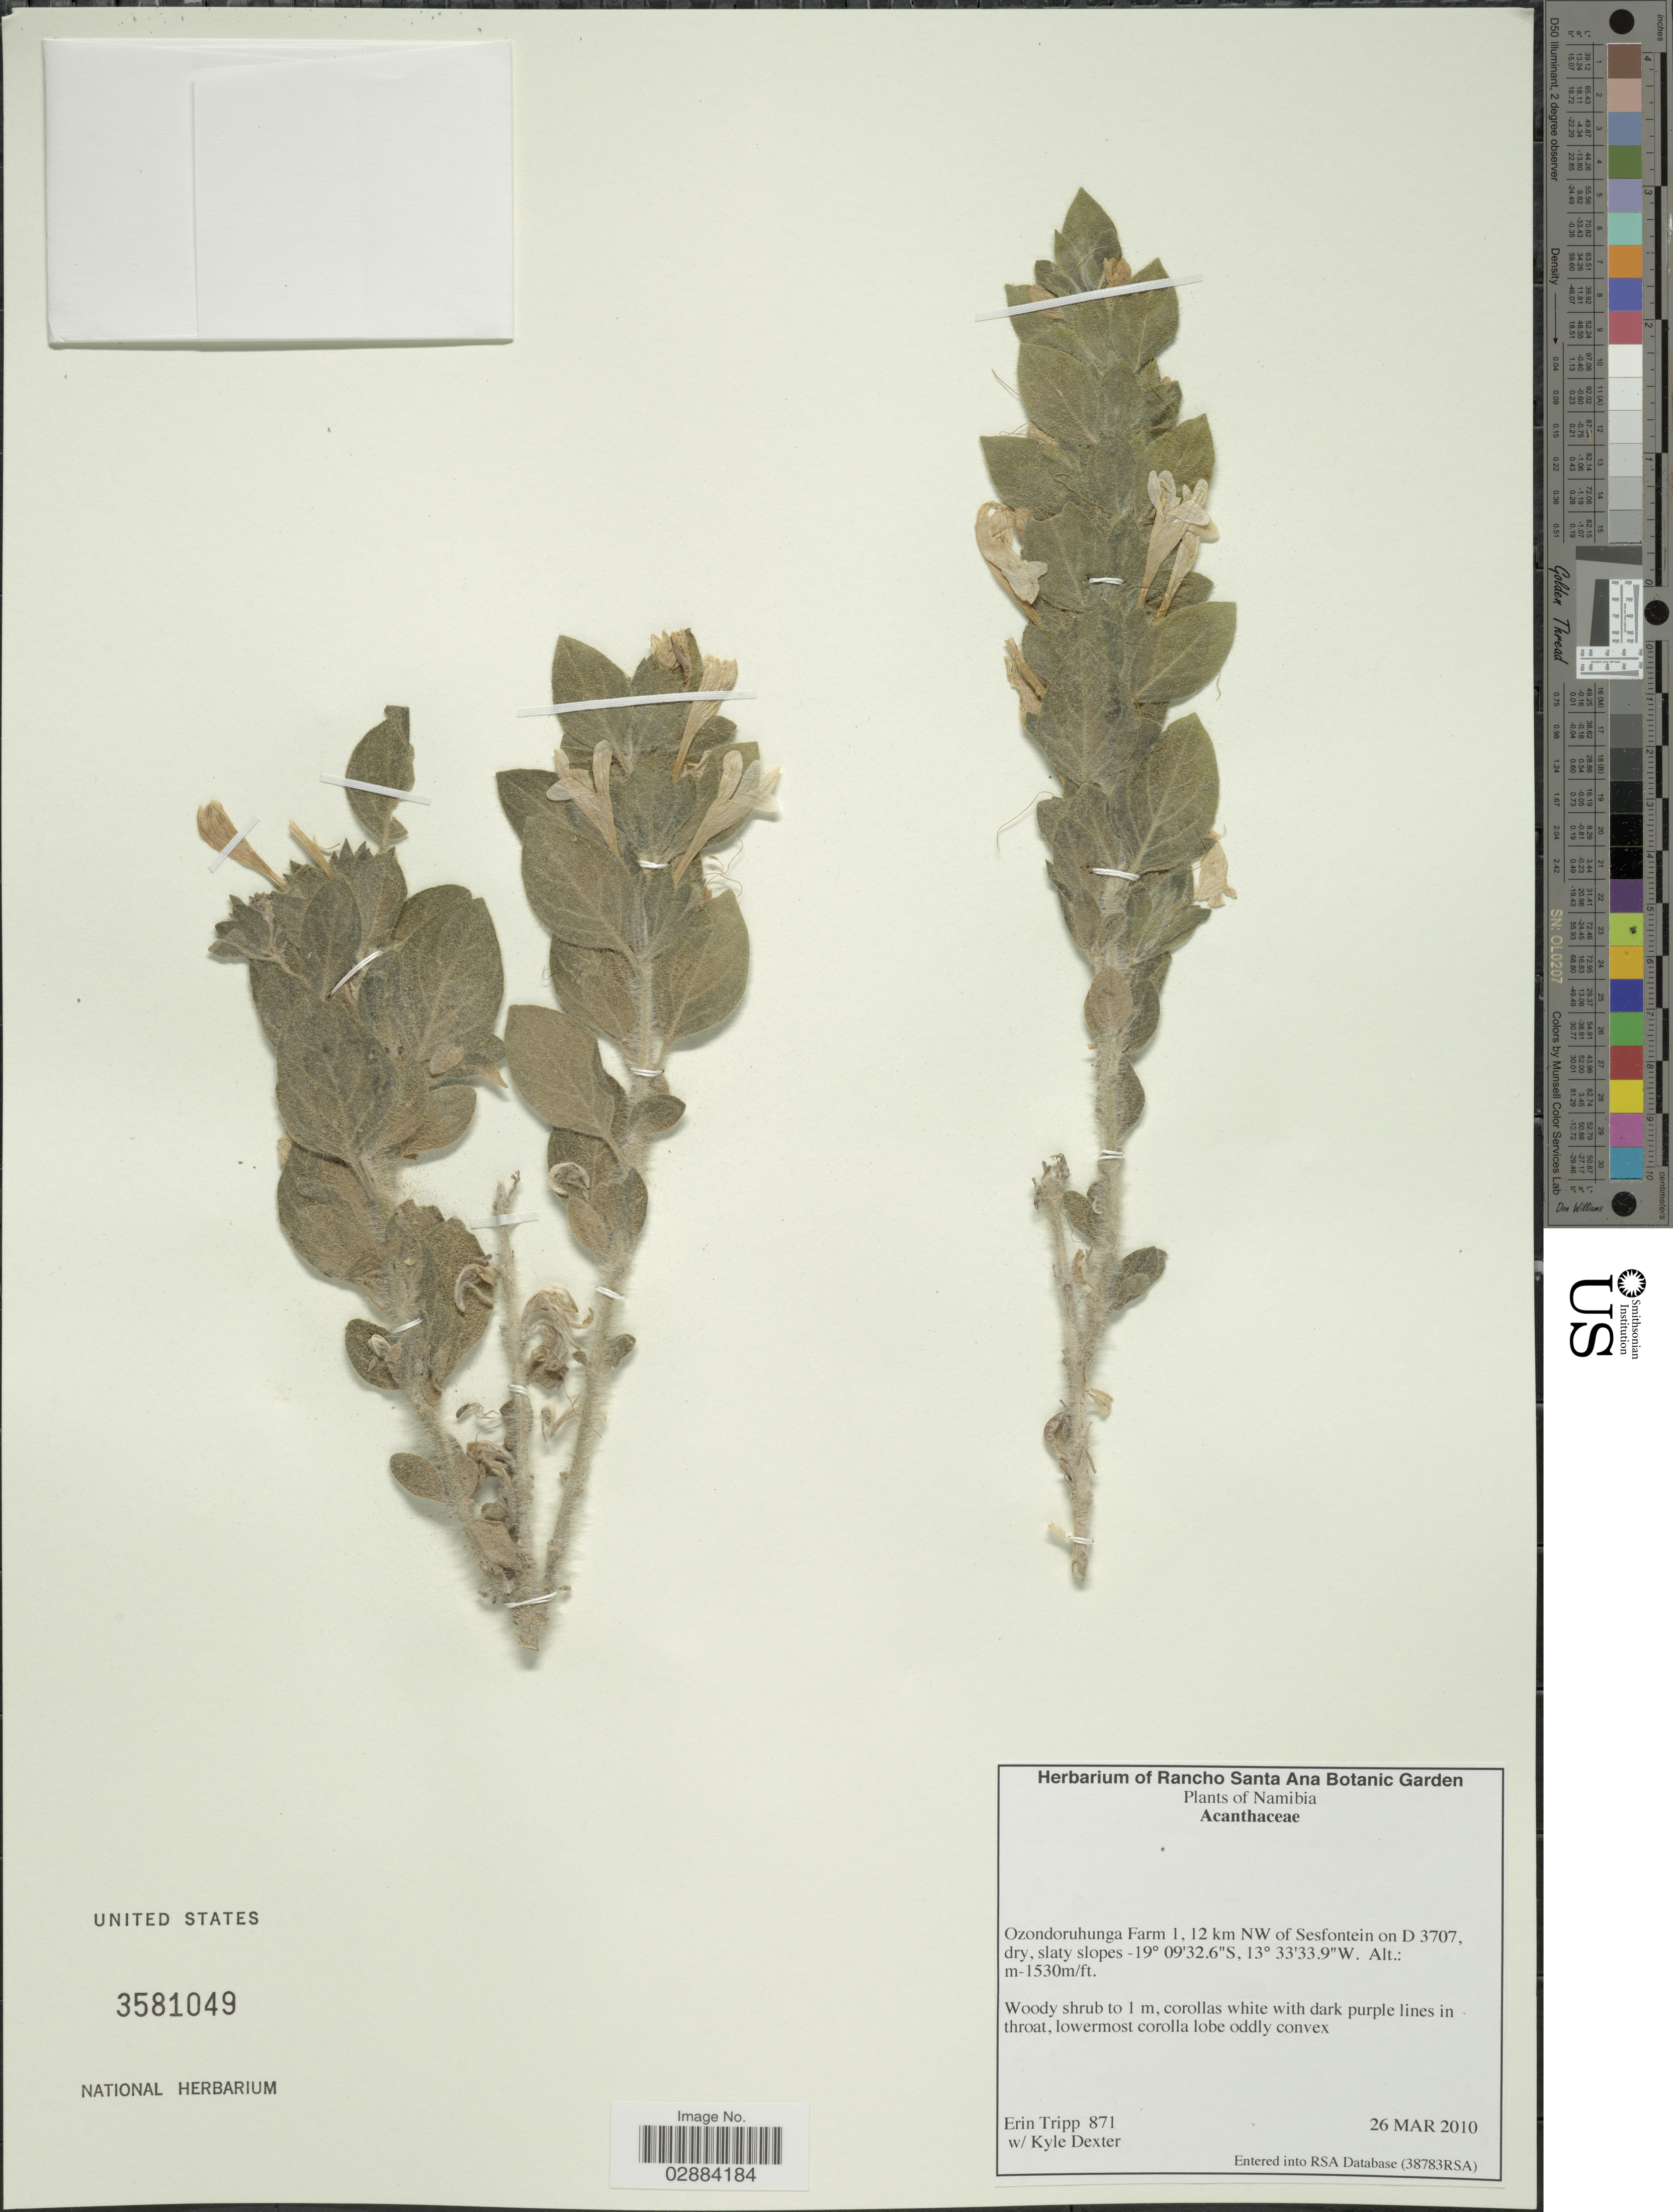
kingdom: Plantae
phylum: Tracheophyta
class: Magnoliopsida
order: Lamiales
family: Acanthaceae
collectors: E. Tripp & K. Dexter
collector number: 871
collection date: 2010-03-26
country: Namibia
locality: Ozondoruhunga Farm 1, 12 km NW of Sesfontein on D 3707.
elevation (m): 1530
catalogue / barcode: US 3581049